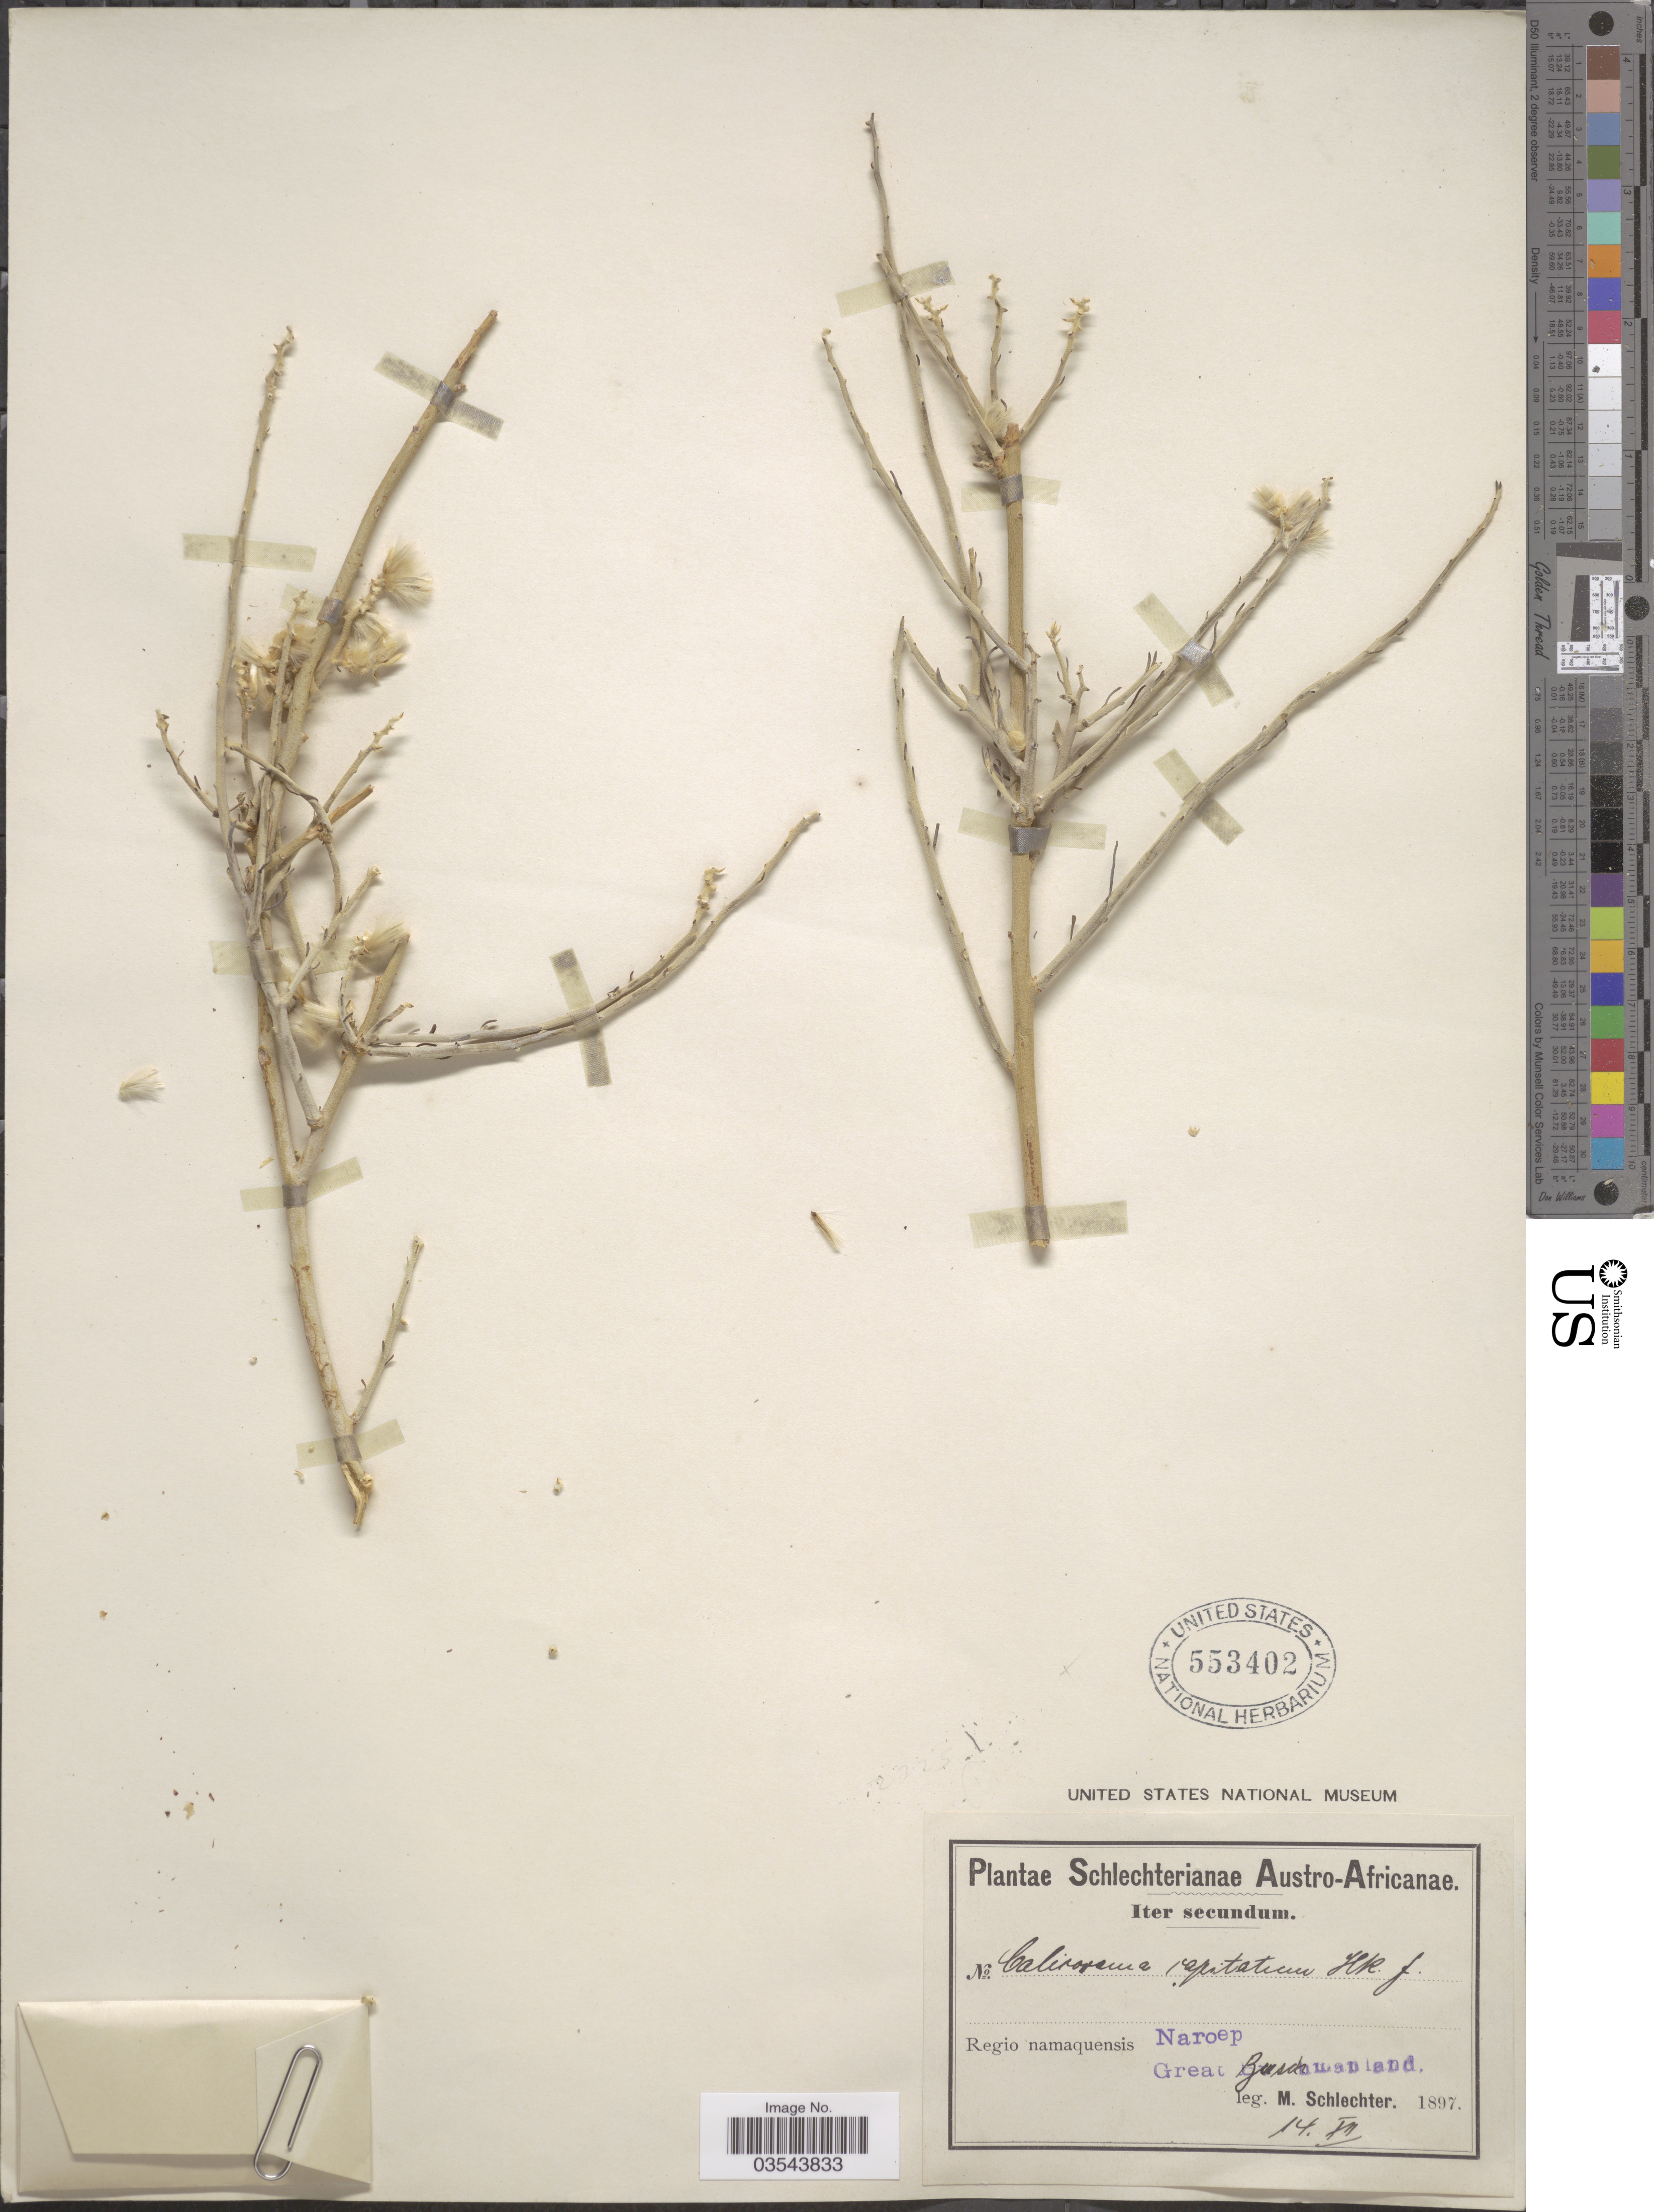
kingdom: Plantae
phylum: Tracheophyta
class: Magnoliopsida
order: Caryophyllales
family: Amaranthaceae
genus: Calicorema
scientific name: Calicorema capitata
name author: (Moq.) Hook. f.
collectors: M. Schlechter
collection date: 1897-12-14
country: South Africa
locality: Austro-Africanae. Regio namaquensis, Naroep, Great Buschmanland.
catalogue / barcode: US 553402